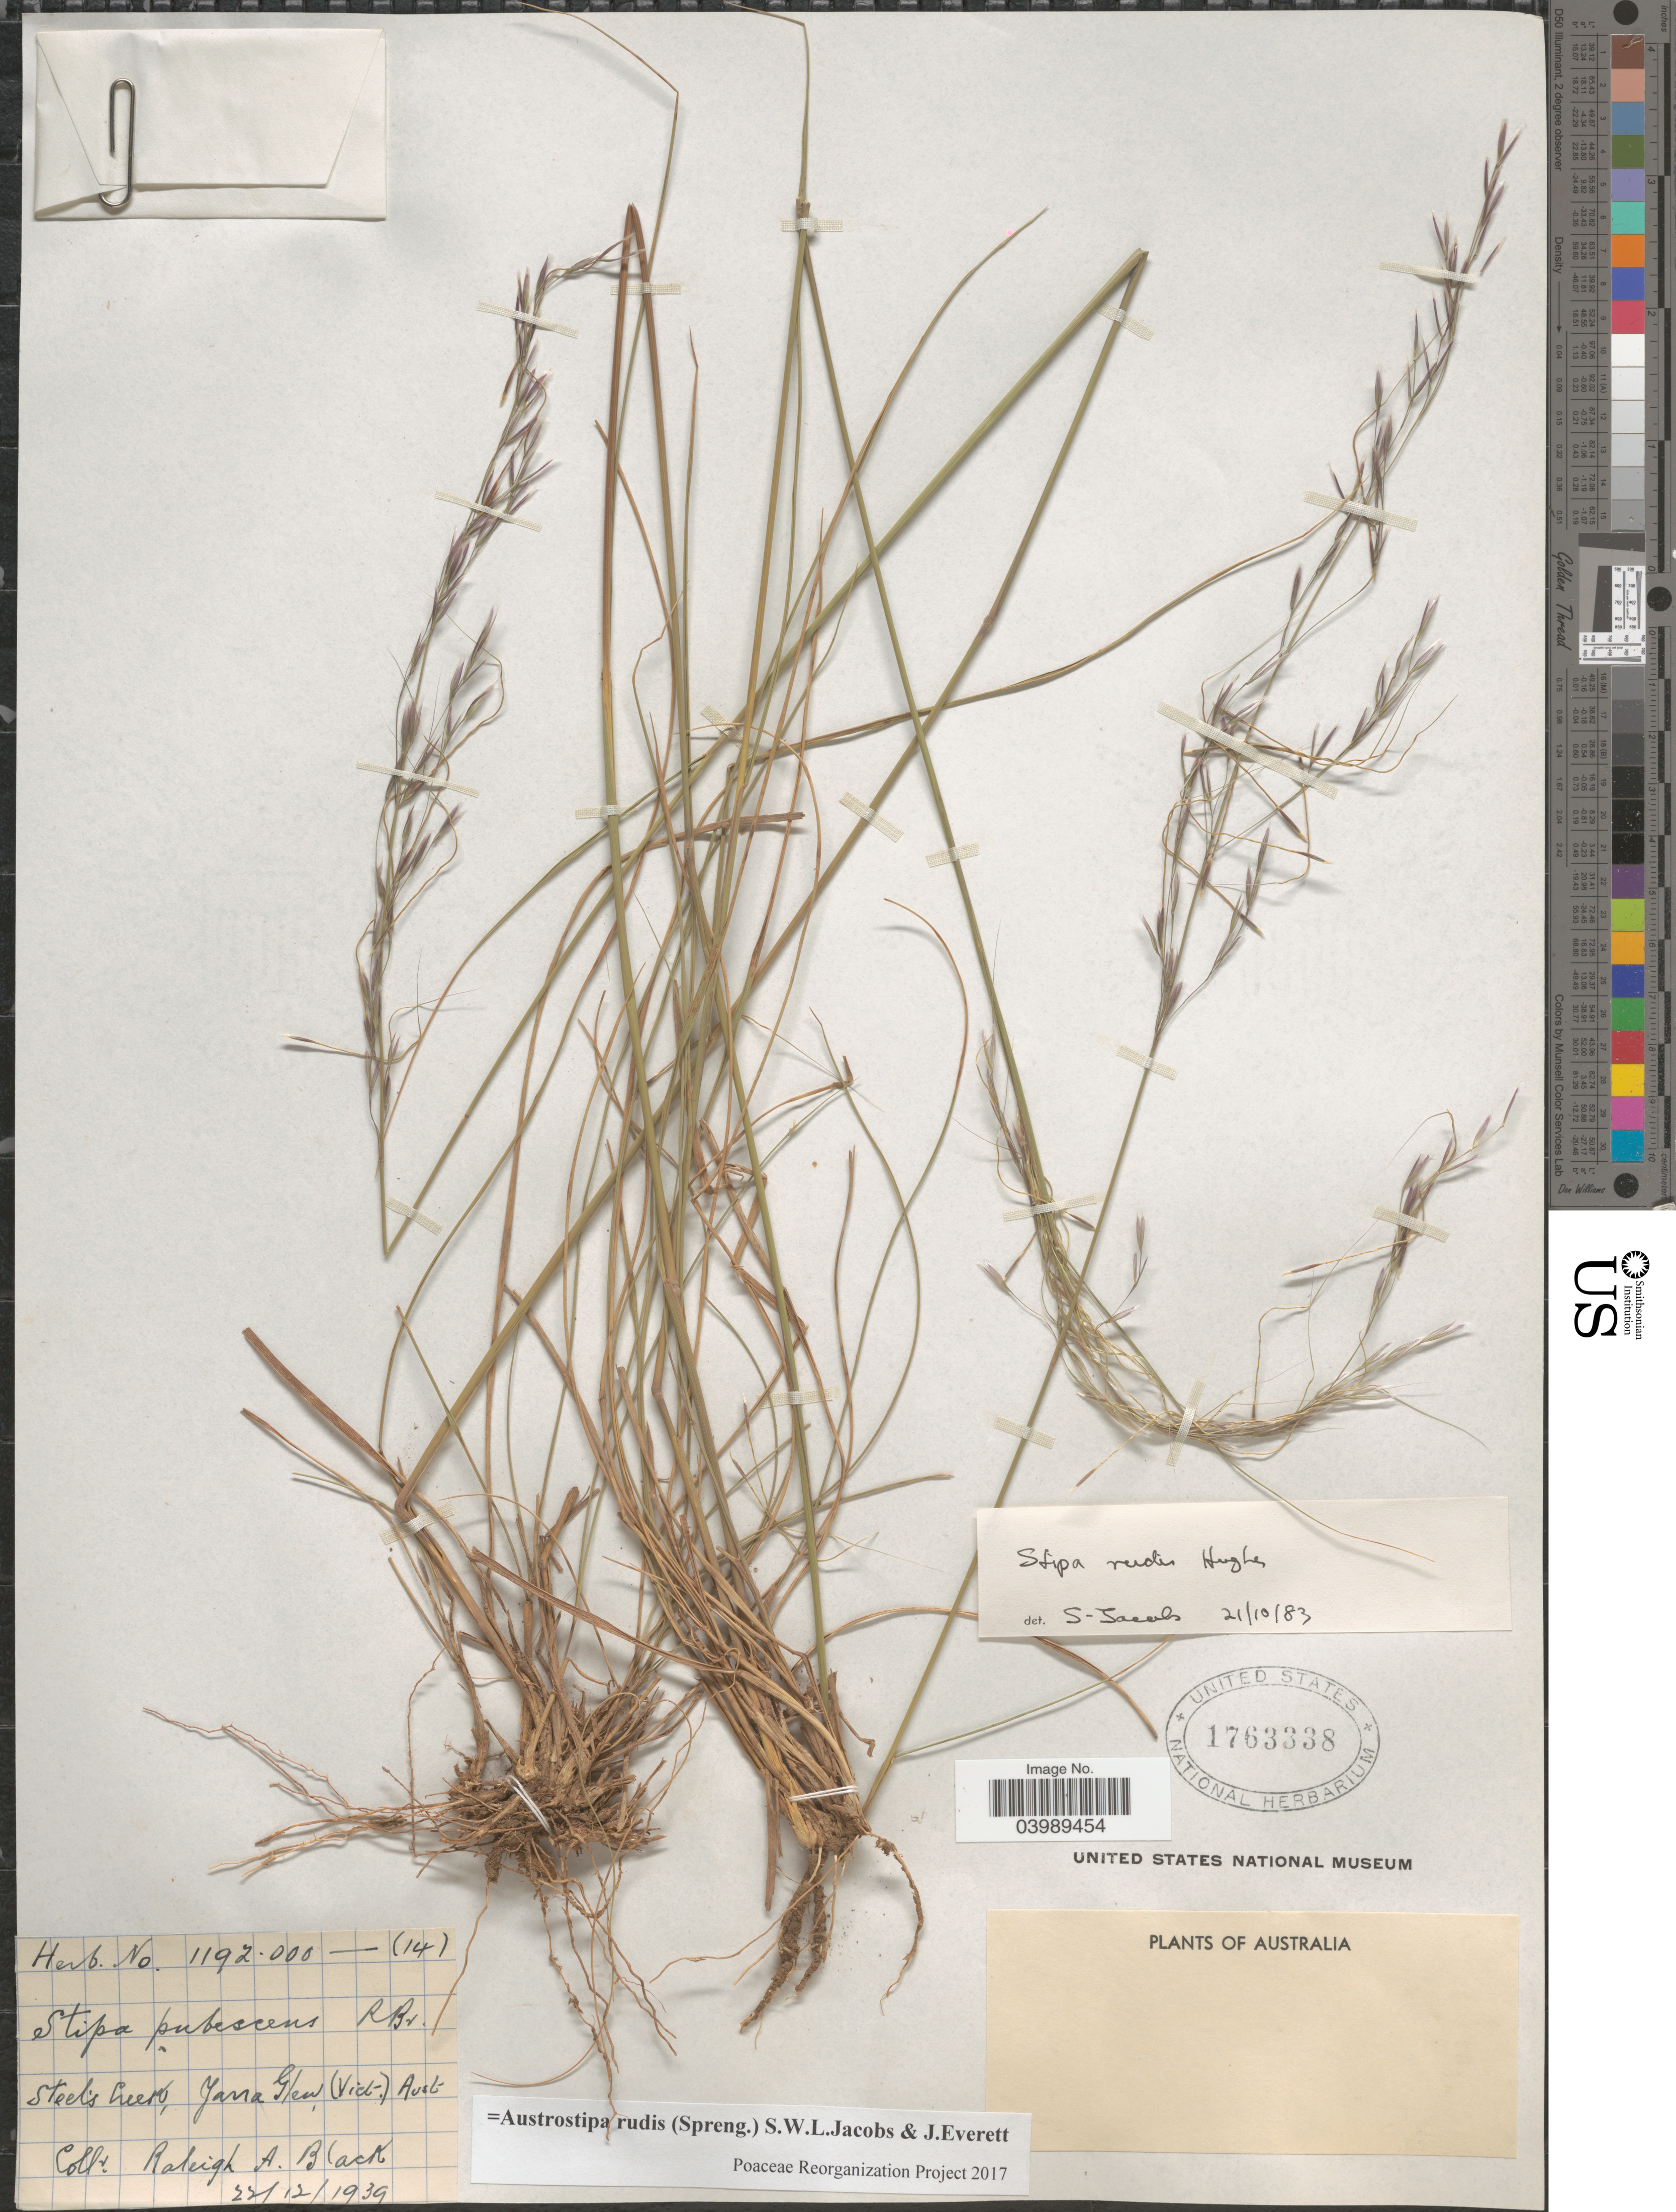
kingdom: Plantae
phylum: Tracheophyta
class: Liliopsida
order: Poales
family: Poaceae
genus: Austrostipa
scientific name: Austrostipa rudis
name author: (Spreng.) S.W.L. Jacobs & J. Everett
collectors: R. A. Black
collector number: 1192.000/14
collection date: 1939-12-22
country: Australia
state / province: Victoria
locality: Steels Creek, Yarra Glen (Vict.).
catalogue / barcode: US 1763338